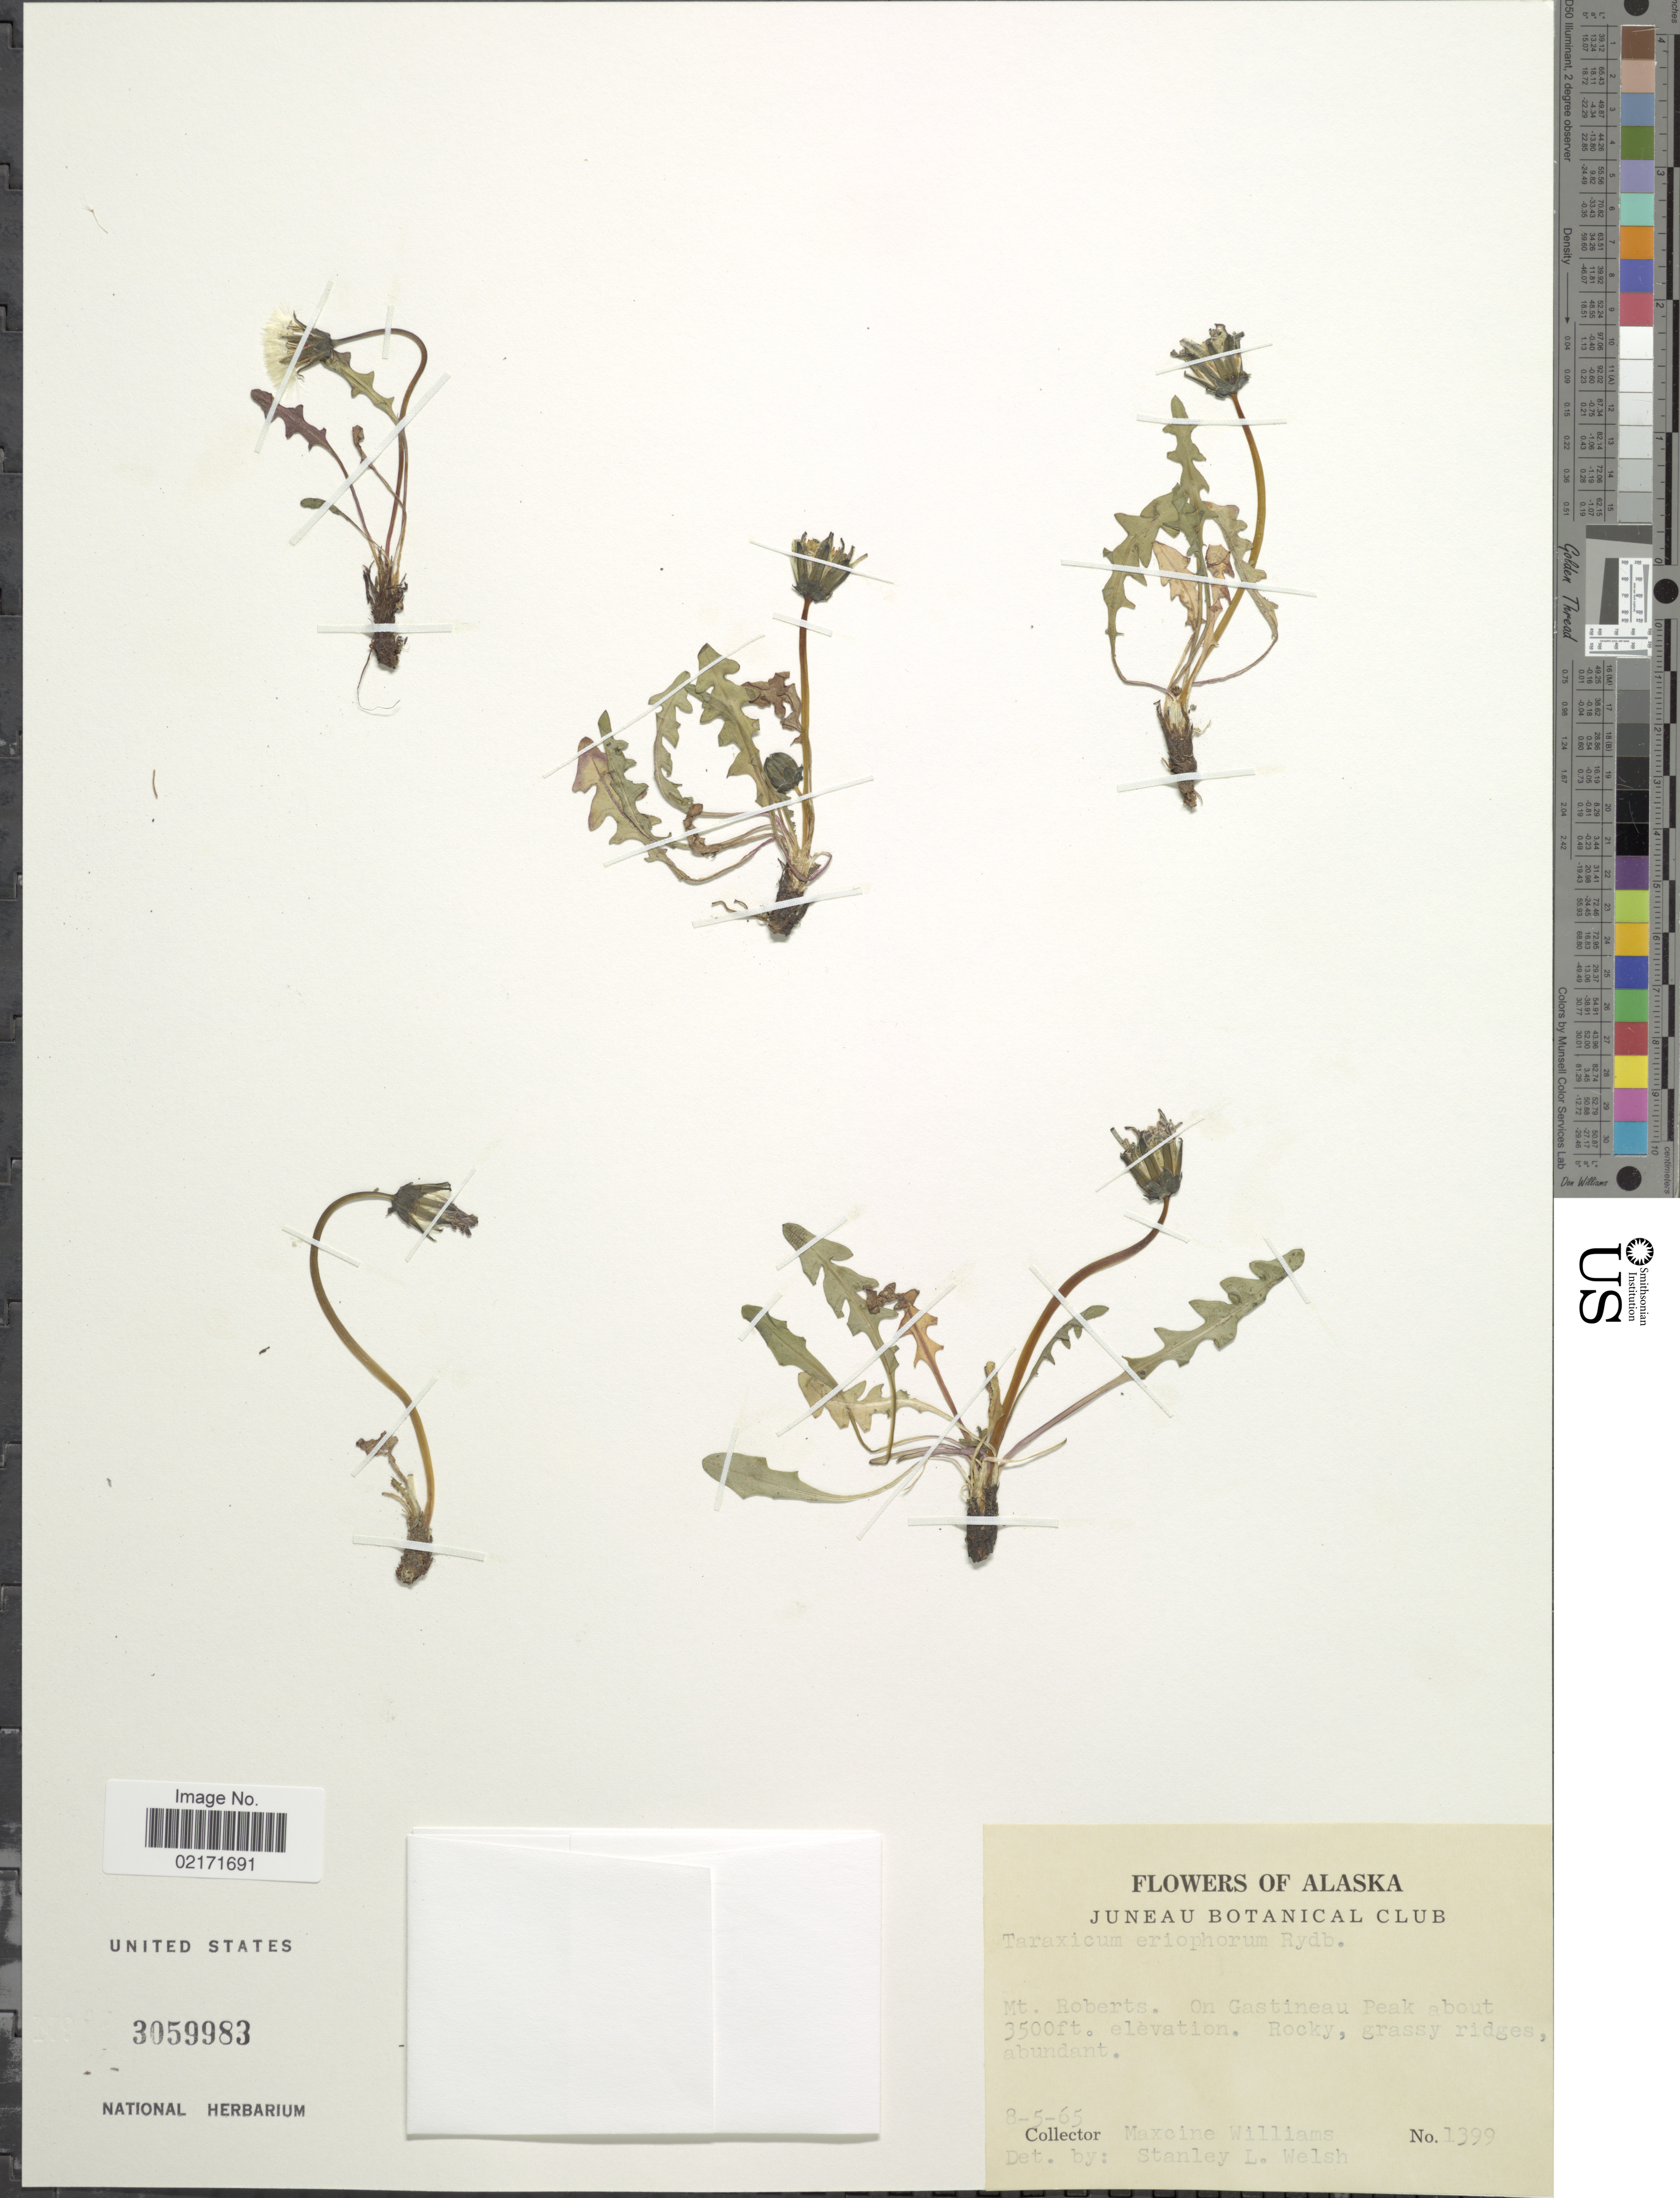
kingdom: Plantae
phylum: Tracheophyta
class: Magnoliopsida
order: Asterales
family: Asteraceae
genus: Taraxacum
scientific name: Taraxacum eriophorum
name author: Rydb.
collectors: Mr. Williams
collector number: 1399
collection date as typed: Transcribed d/m/y: 5/8/65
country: United States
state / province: Alaska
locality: Mt. Roberts. On Gastineau Peak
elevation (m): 1067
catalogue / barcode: US 3059983